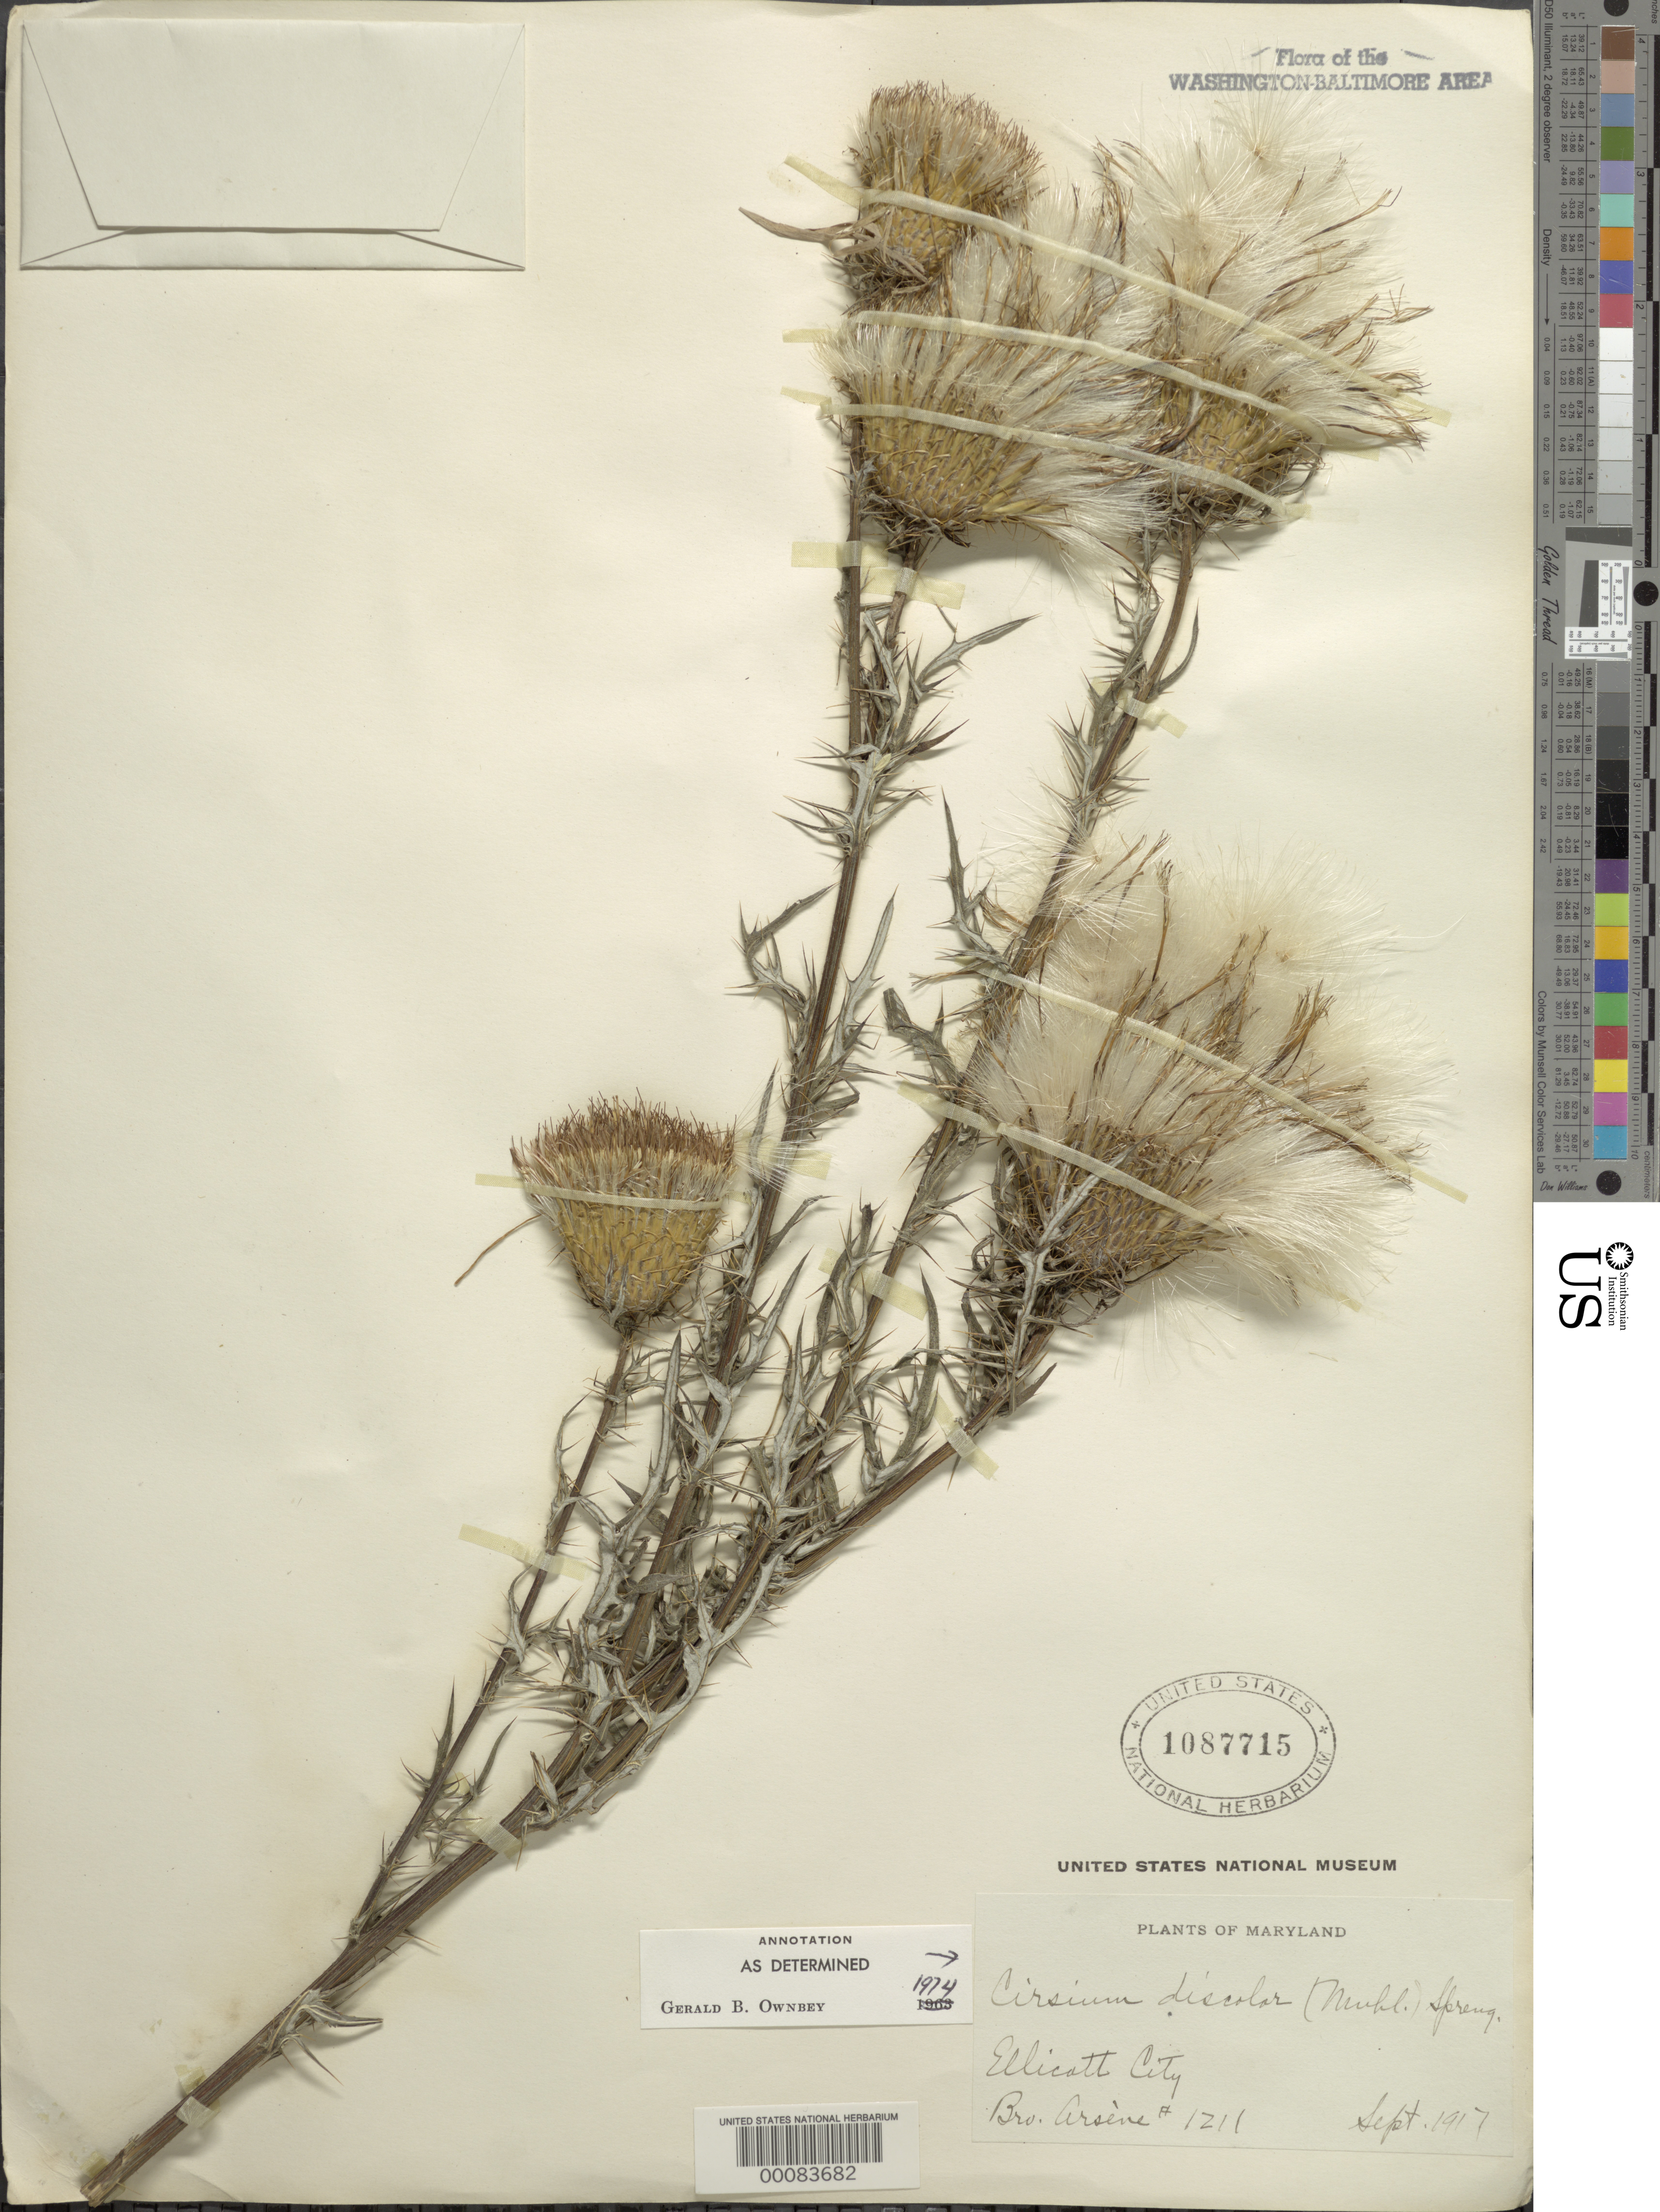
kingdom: Plantae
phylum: Tracheophyta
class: Magnoliopsida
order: Asterales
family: Asteraceae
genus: Cirsium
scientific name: Cirsium discolor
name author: (Muhl. ex Willd.) Spreng.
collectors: Bro. G. Arsène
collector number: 1211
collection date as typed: Sep 1917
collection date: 1917-09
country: United States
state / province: Maryland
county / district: Howard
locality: Ellicott City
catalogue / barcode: US 1087715